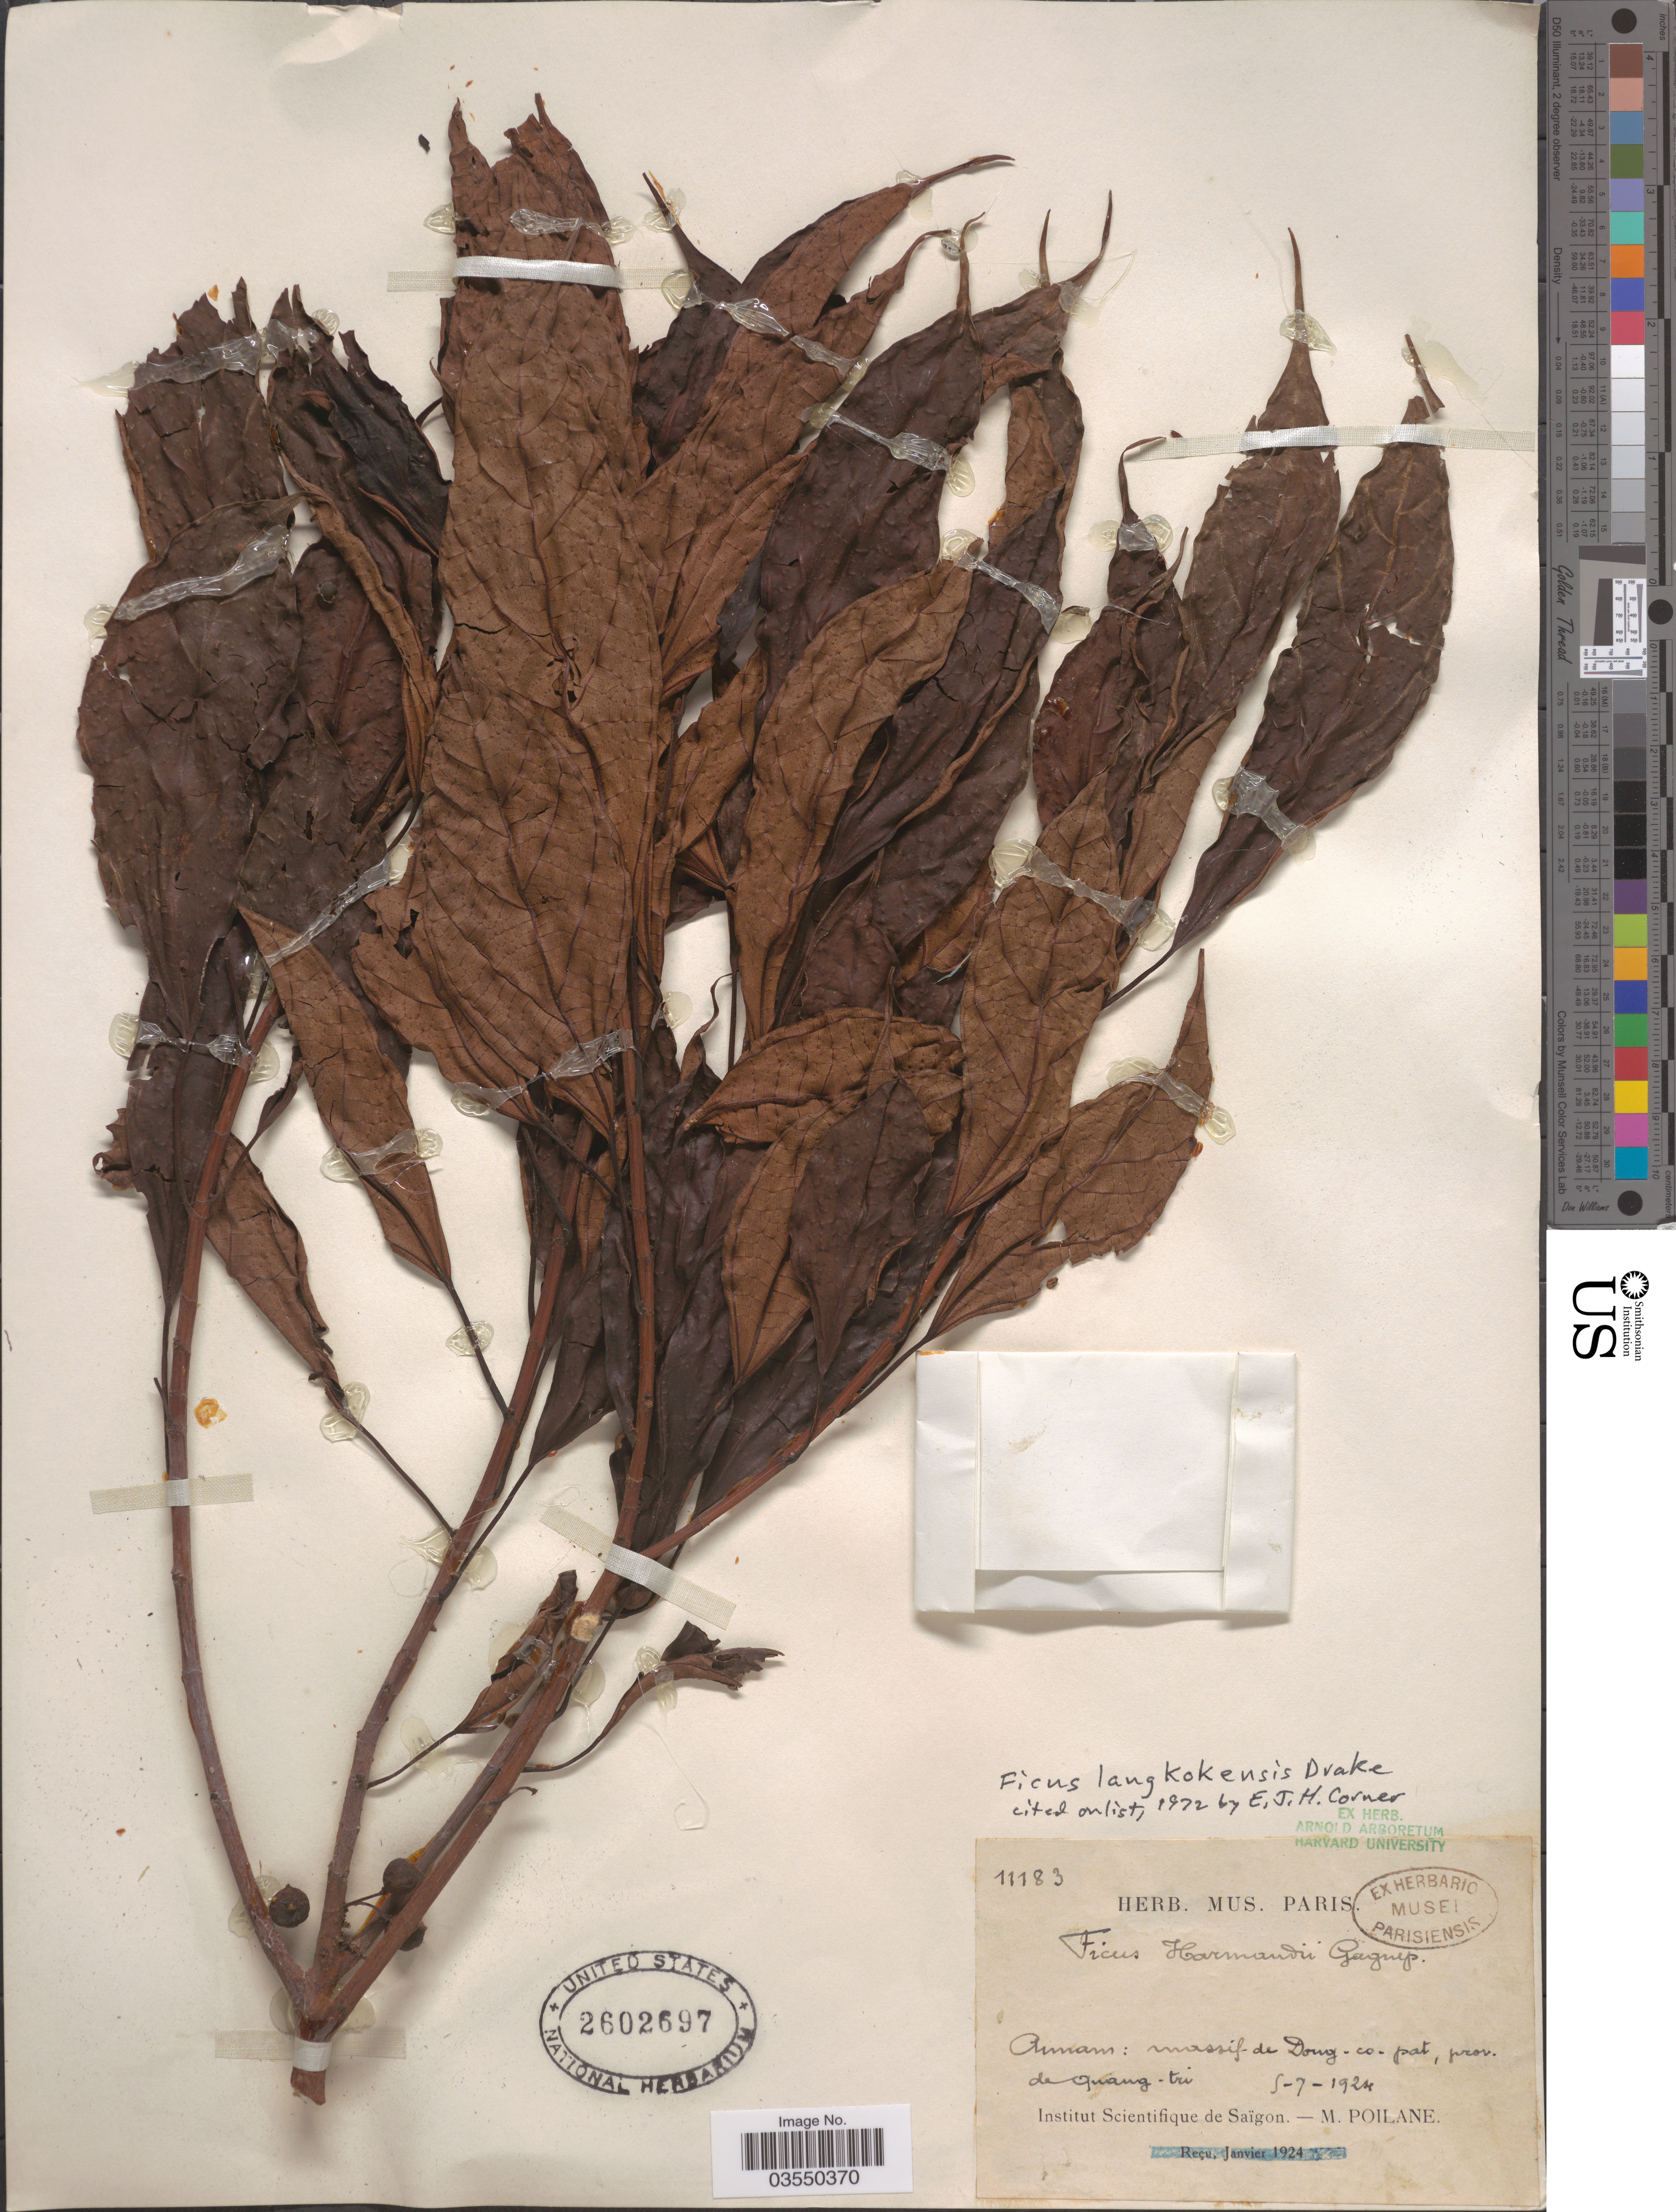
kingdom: Plantae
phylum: Tracheophyta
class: Magnoliopsida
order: Rosales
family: Moraceae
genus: Ficus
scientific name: Ficus langkokensis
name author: Drake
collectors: M. Poilane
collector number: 11183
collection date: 1924-07-05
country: Vietnam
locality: Annam: massif de Dong-co-pat*, prov. de Quang-tri.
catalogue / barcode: US 2602697